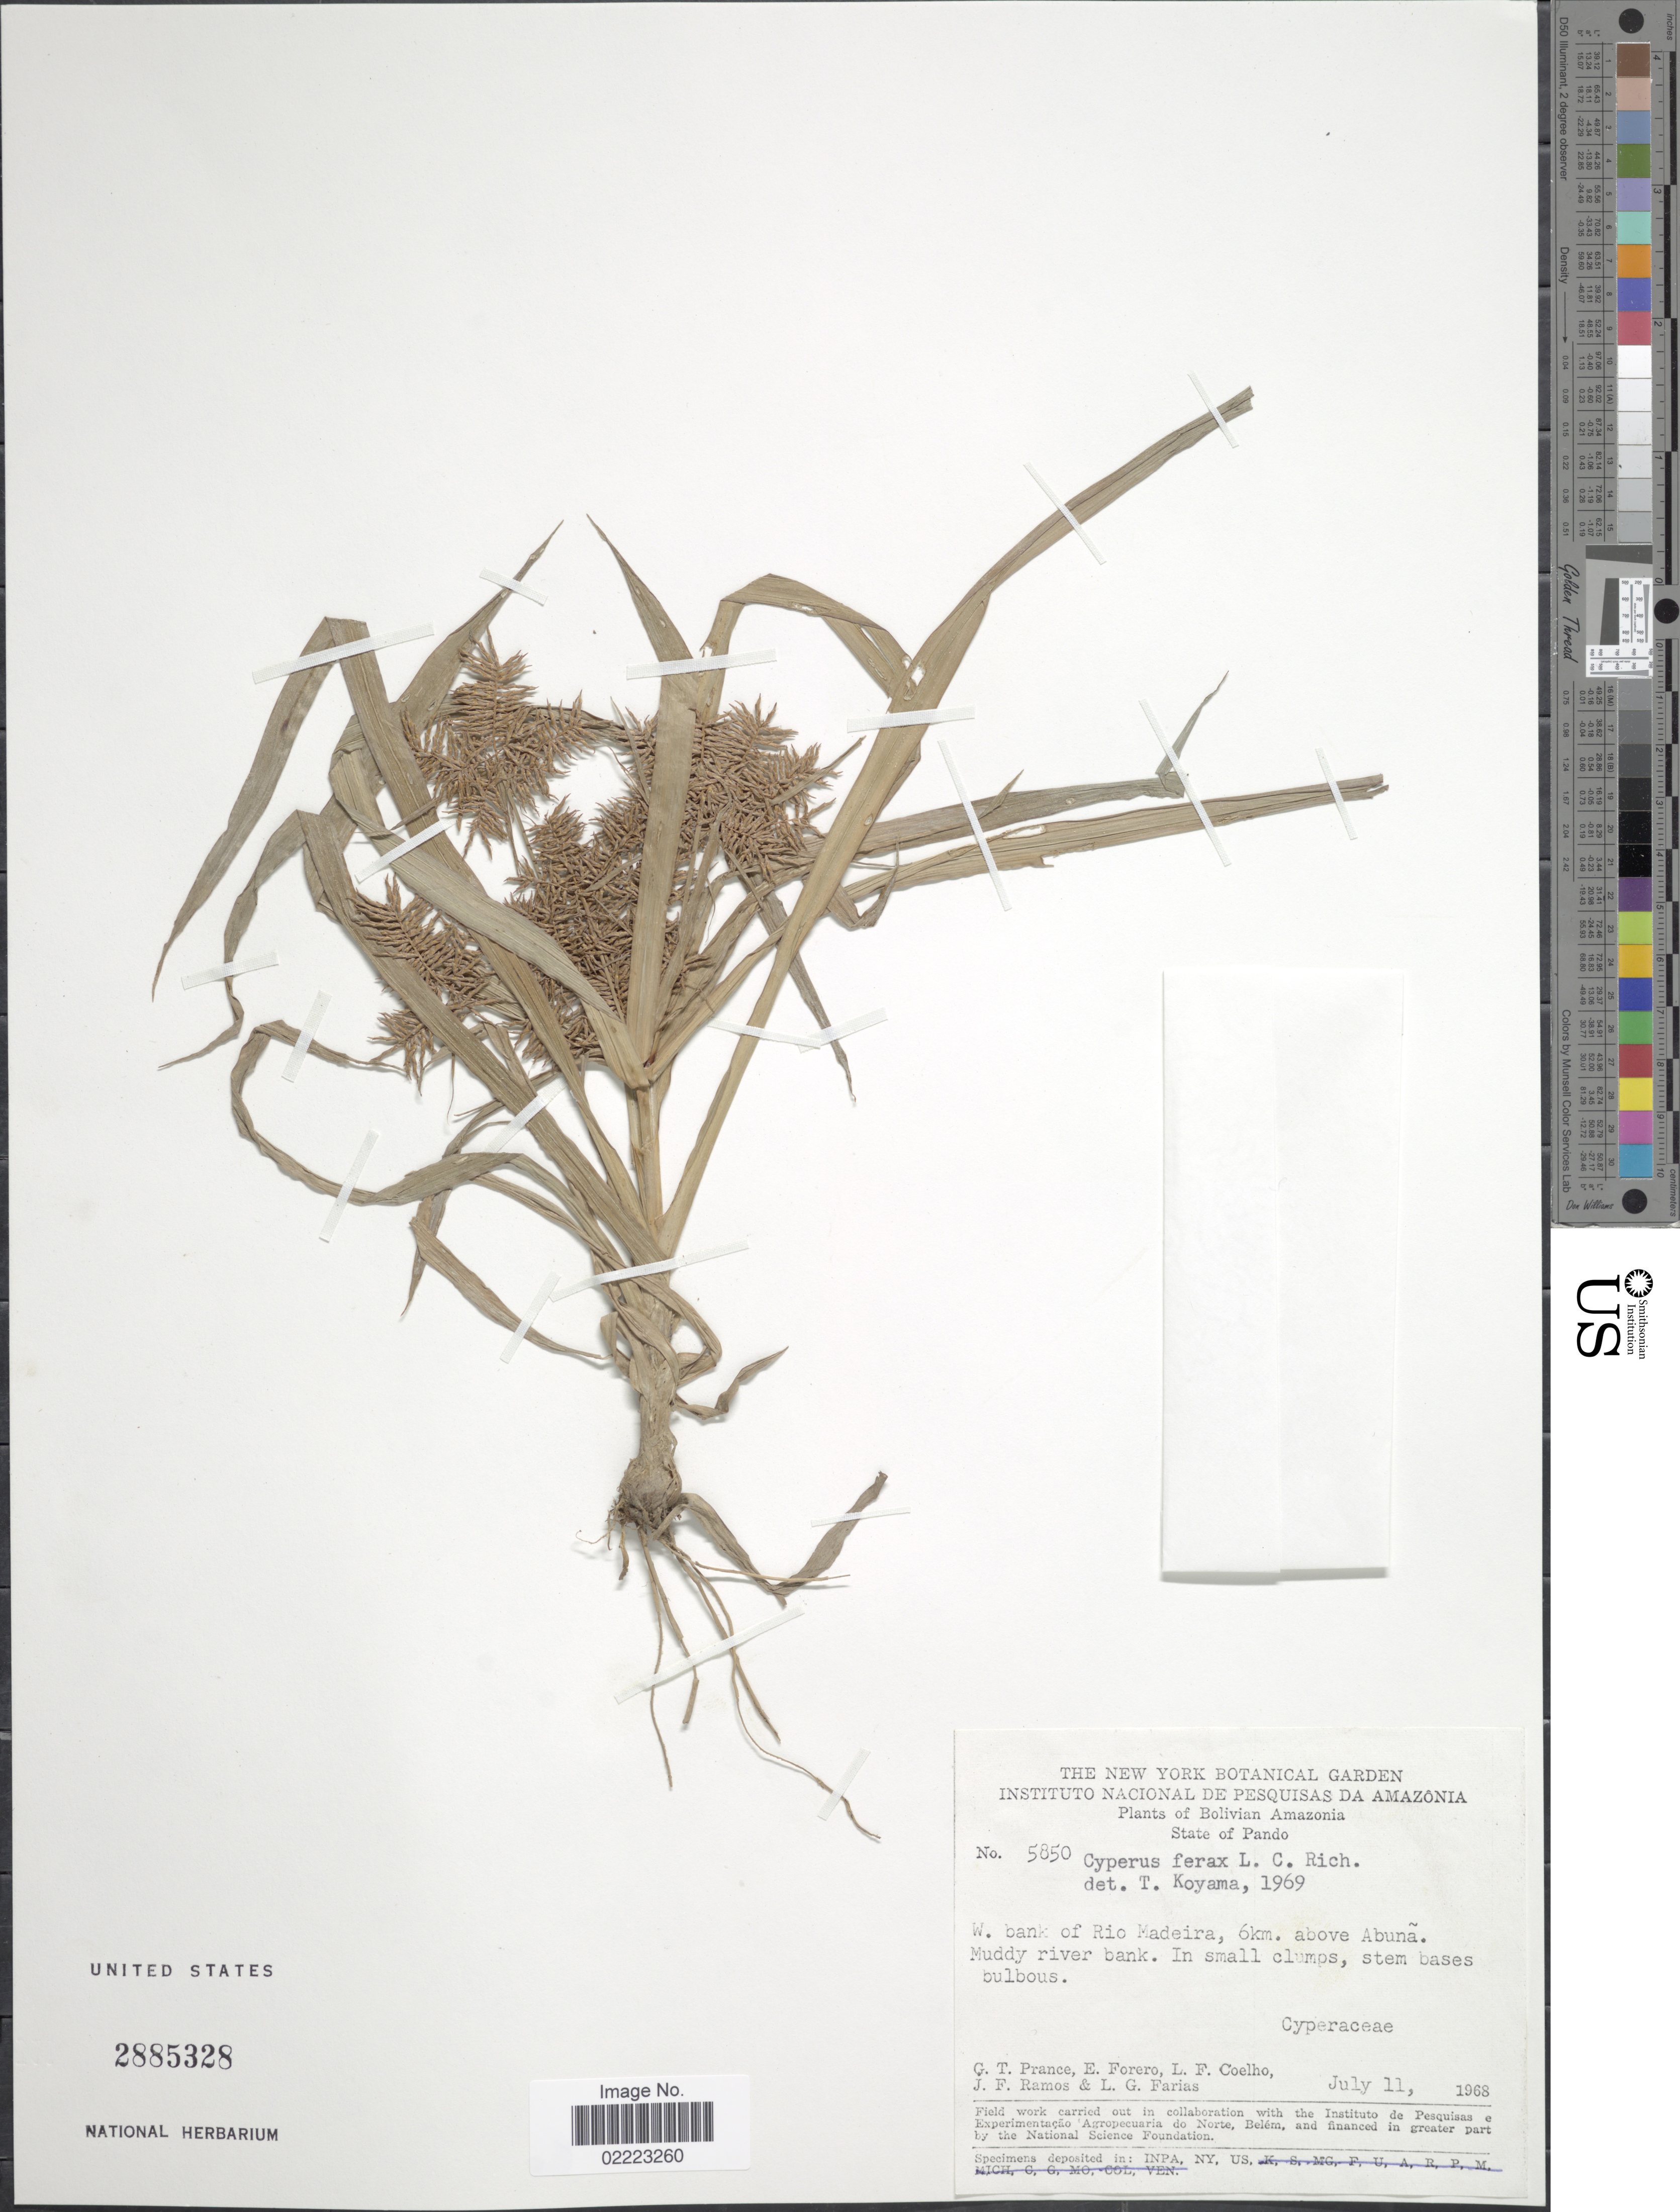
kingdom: Plantae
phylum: Tracheophyta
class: Liliopsida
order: Poales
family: Cyperaceae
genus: Cyperus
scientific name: Cyperus odoratus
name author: L.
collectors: G. T. Prance, E. Forero, L. F. Coelho, J. F. Ramos & L. G. Farias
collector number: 5850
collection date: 1968-07-11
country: Bolivia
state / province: Pando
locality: Bolivian Amazonia, W. bank of Rio Madeira, 6km above Abuña. Muddy river bank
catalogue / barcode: US 2885328